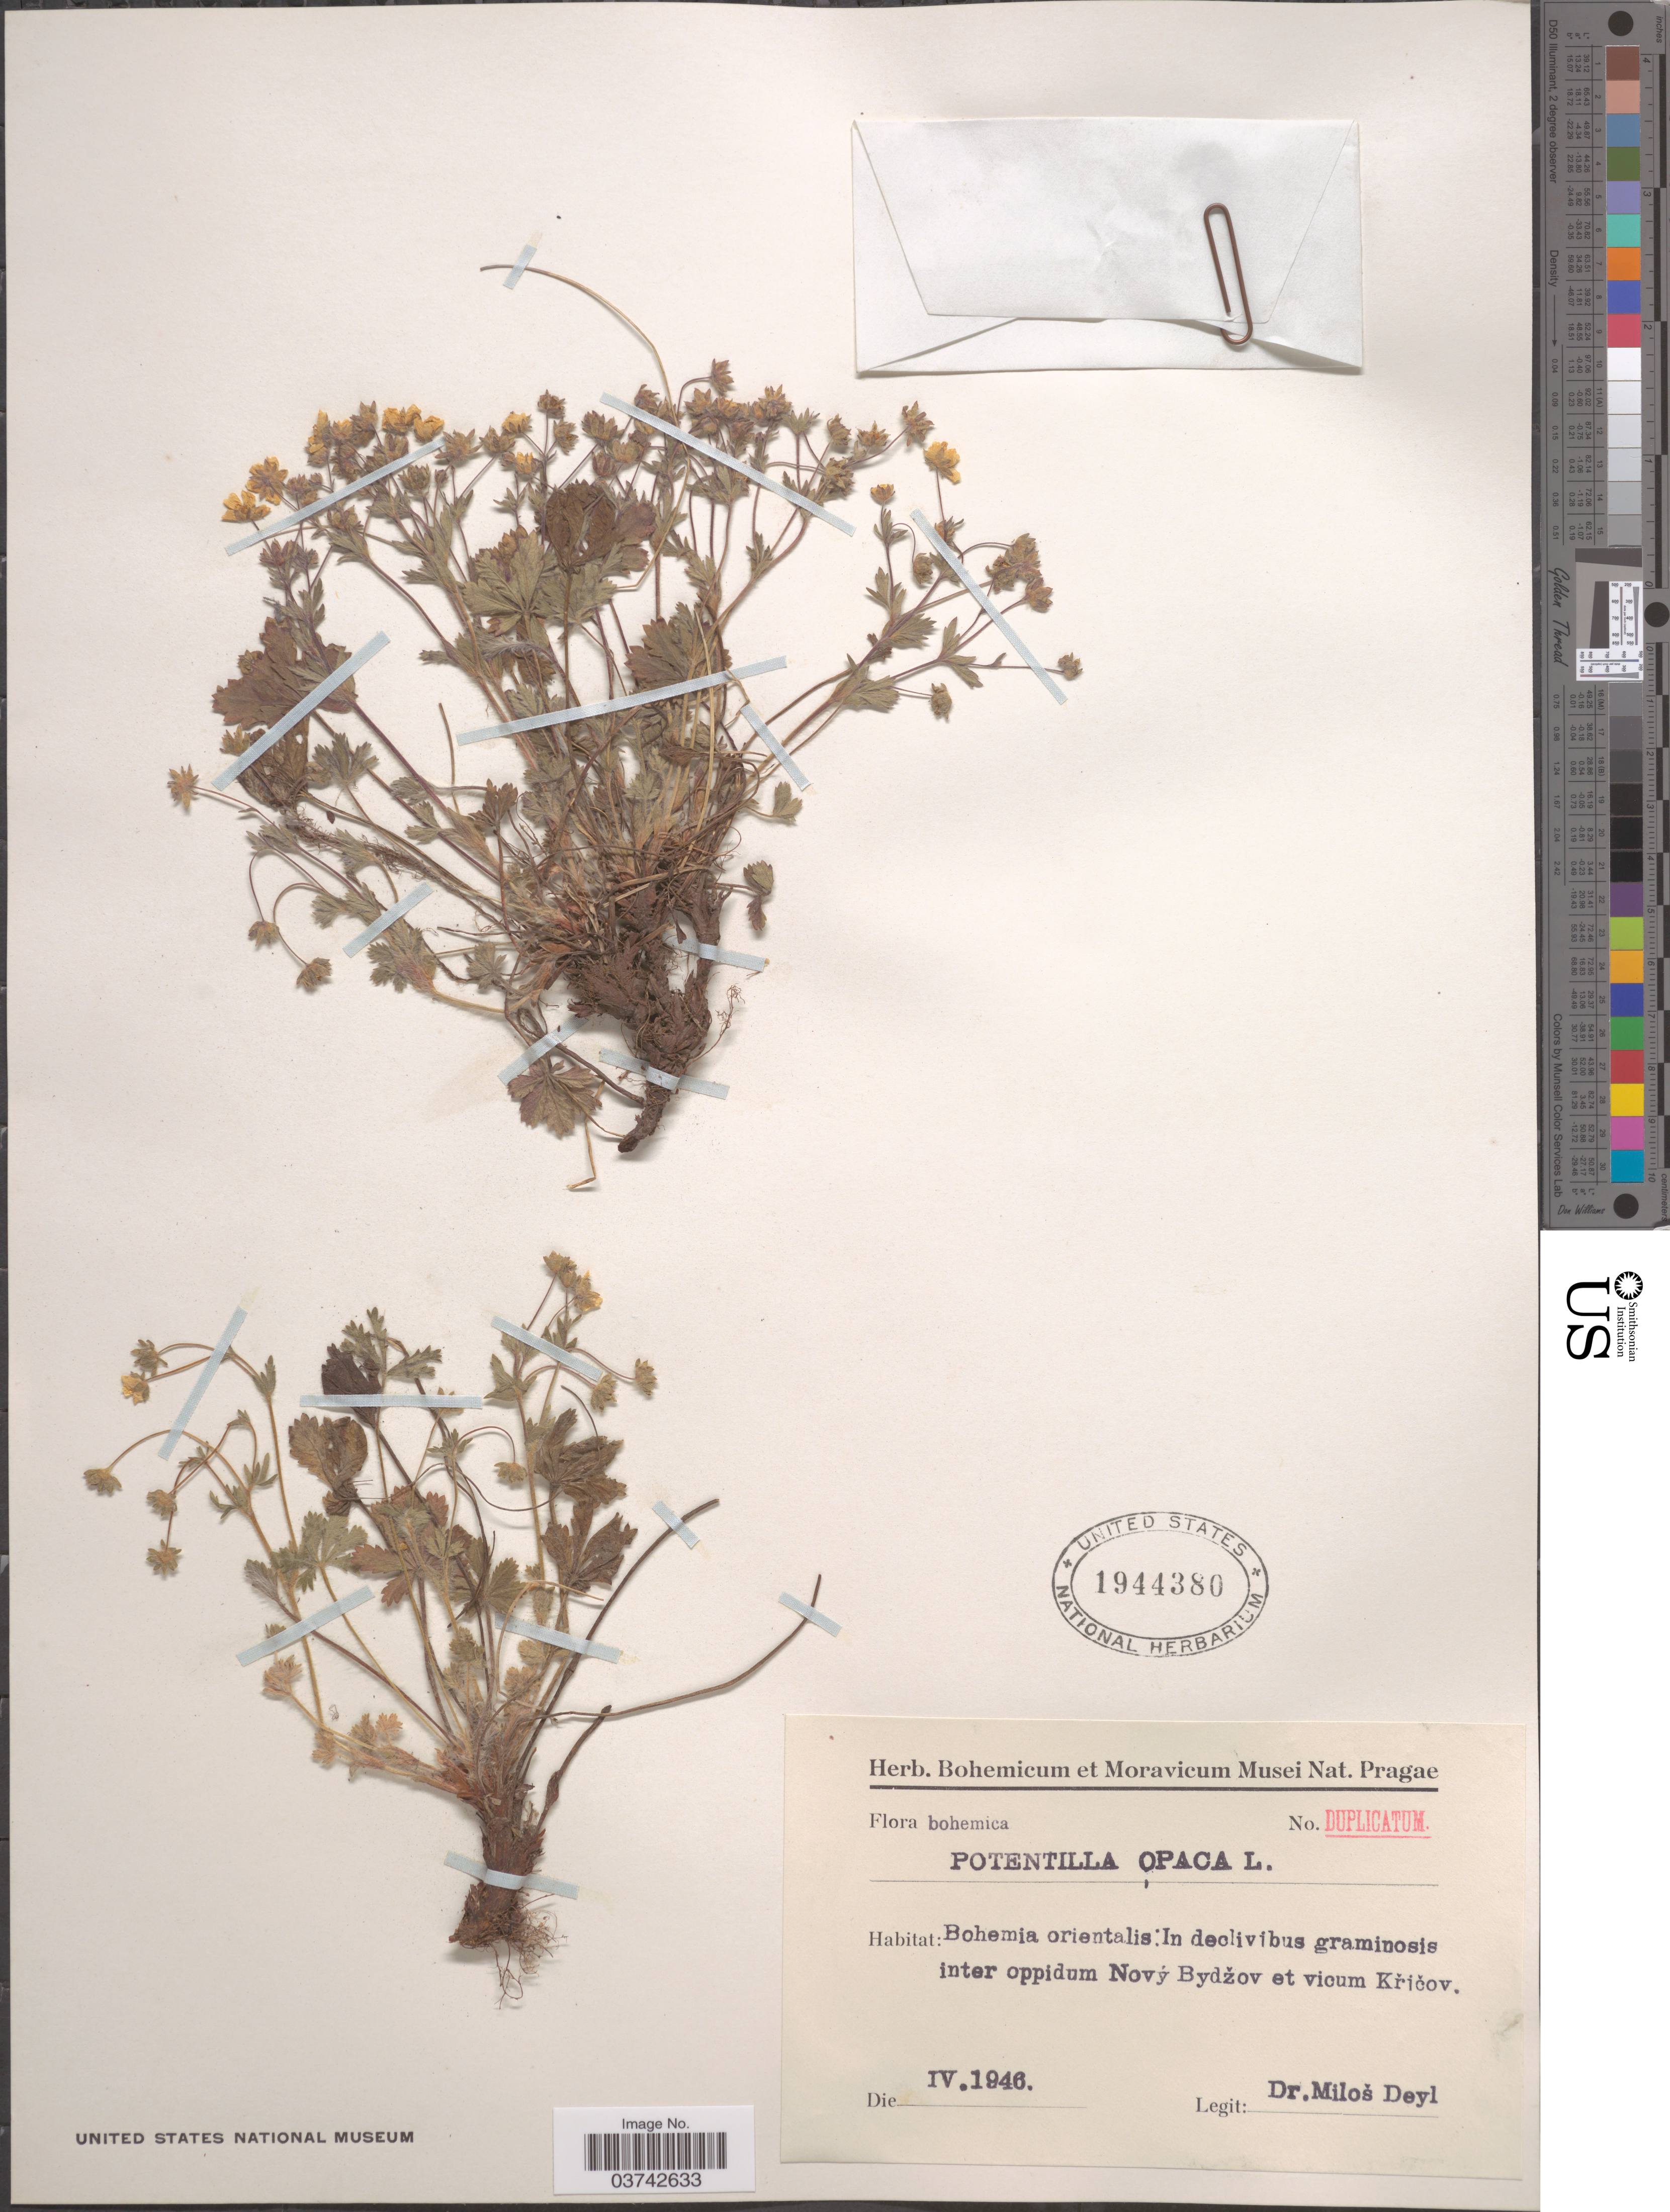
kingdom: Plantae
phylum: Tracheophyta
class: Magnoliopsida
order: Rosales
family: Rosaceae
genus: Potentilla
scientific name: Potentilla opaca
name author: L.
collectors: M. Deyl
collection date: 1946-04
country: Czechia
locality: Bohemica. Bohemia orientalis: In declivibus graminosis inter oppidum Nový Bydzov et vicum Kricov.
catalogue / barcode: US 1944380